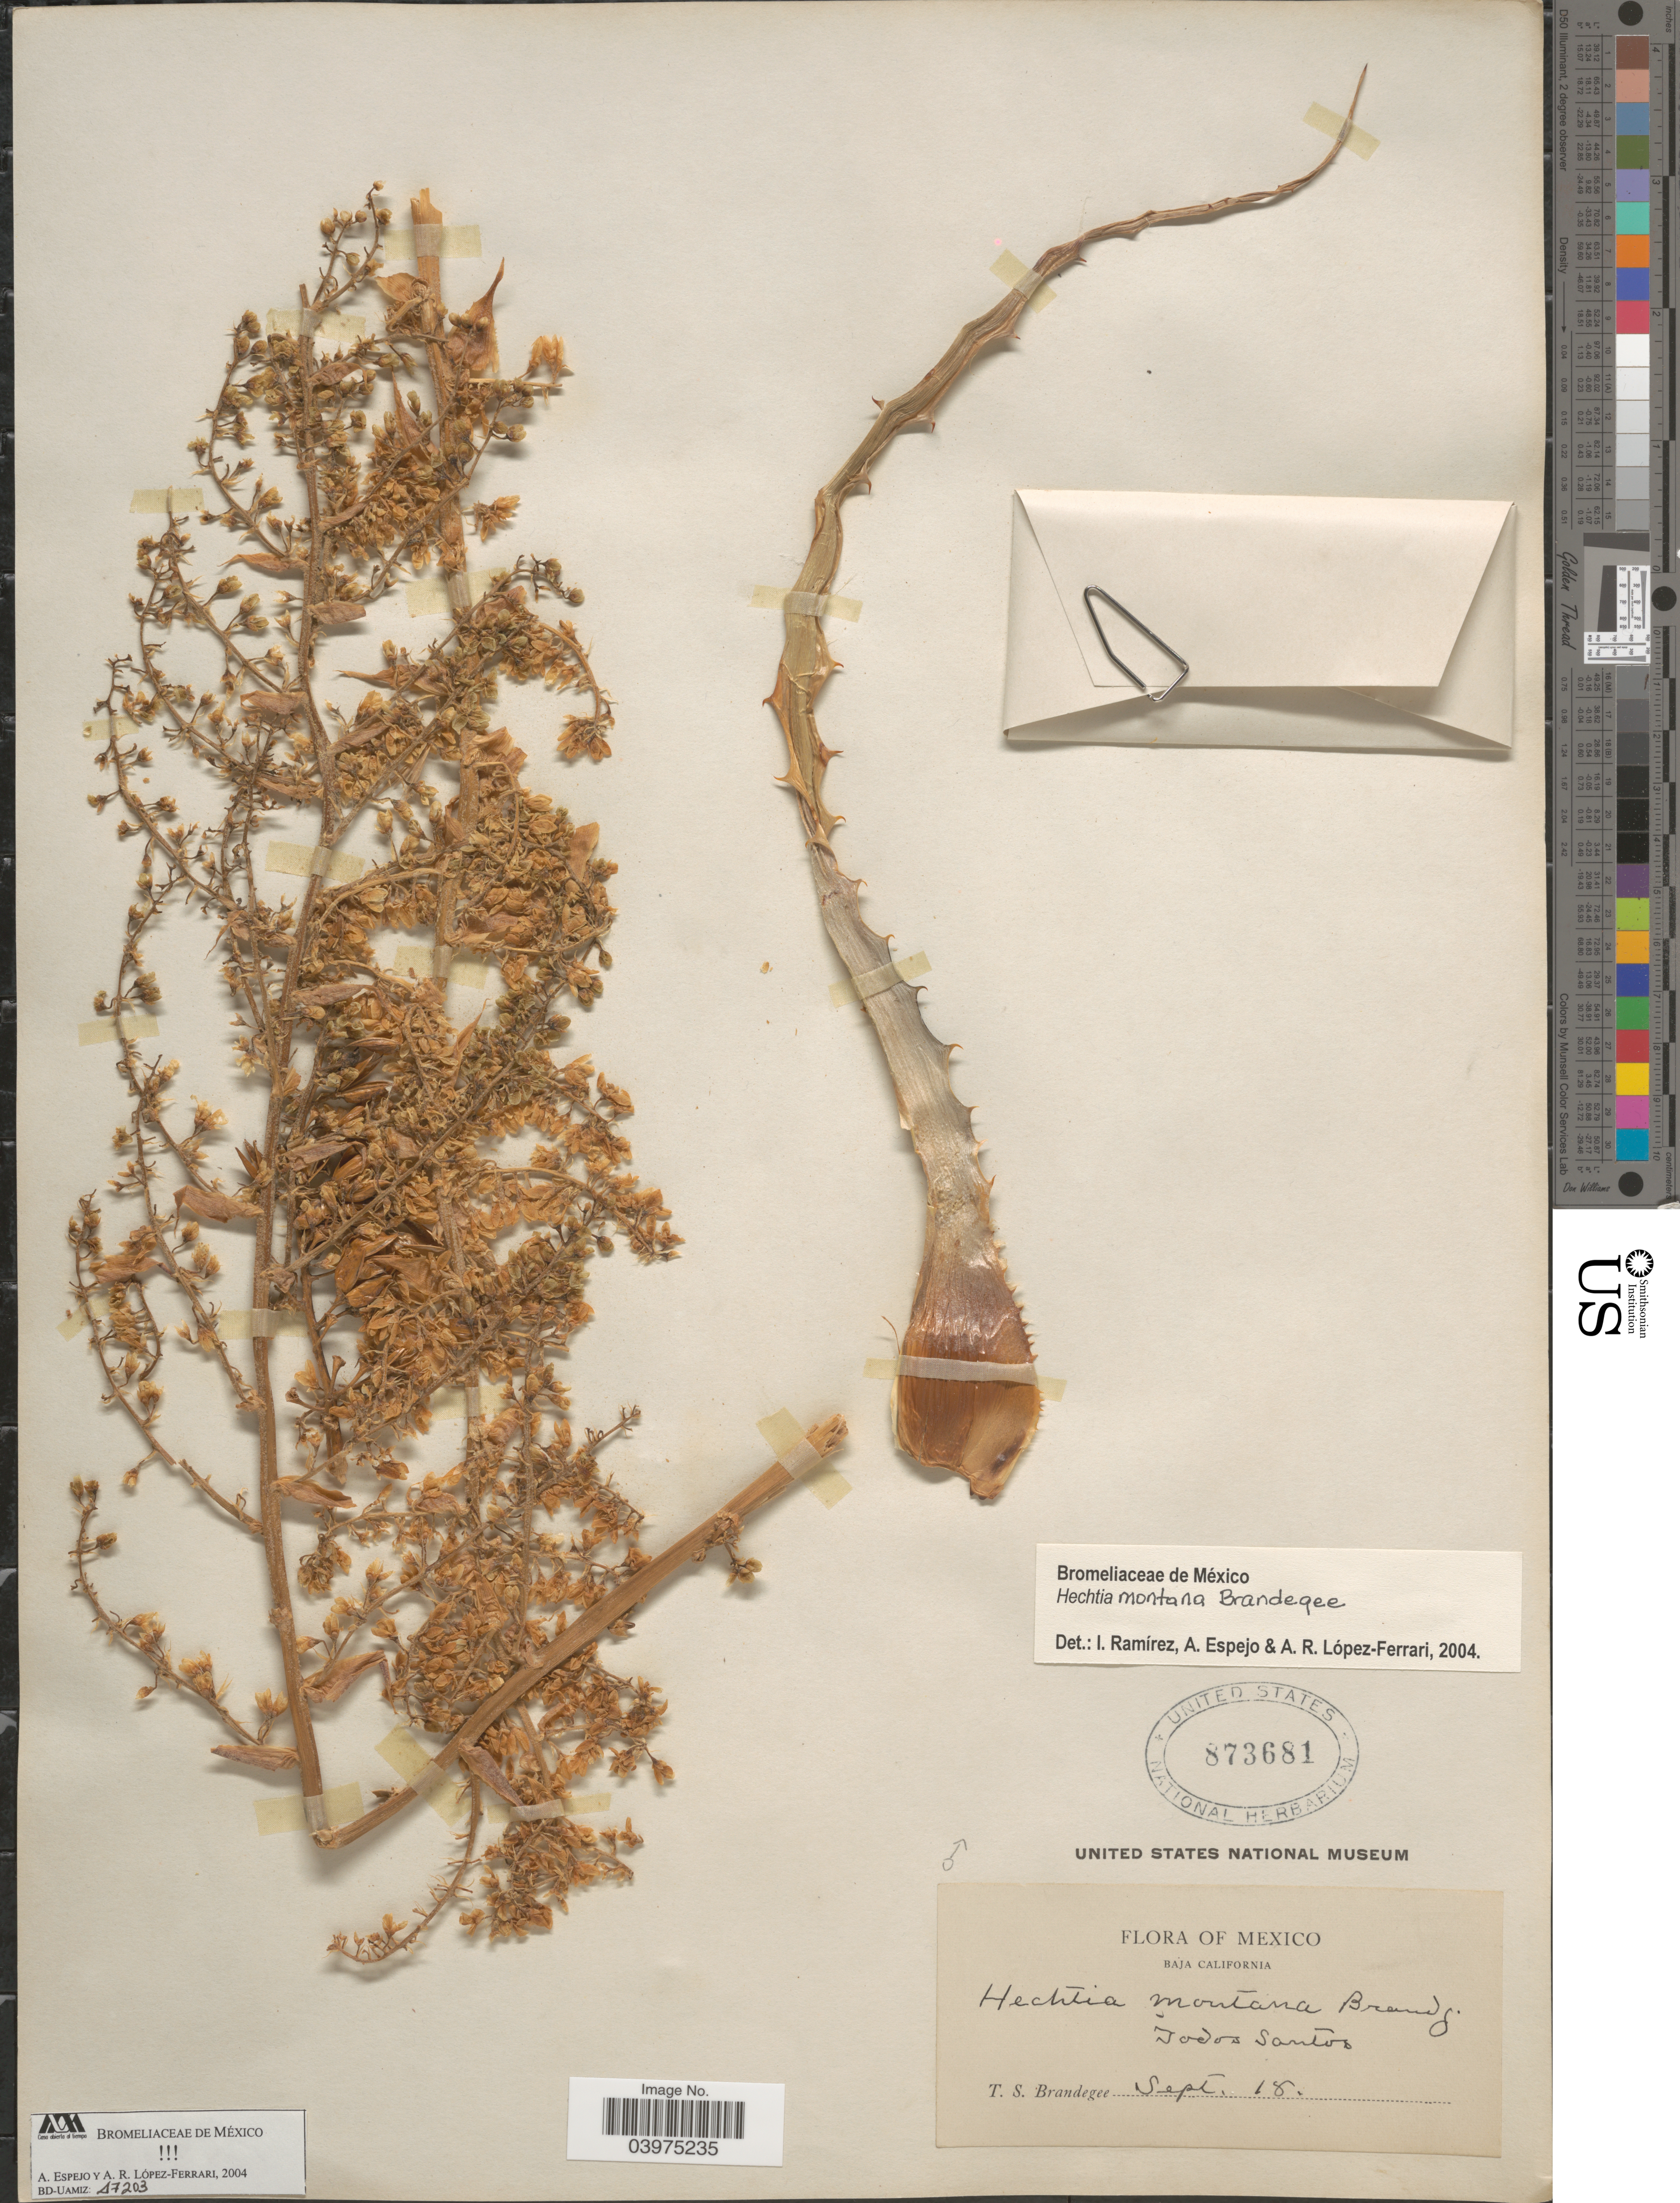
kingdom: Plantae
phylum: Tracheophyta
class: Liliopsida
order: Poales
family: Bromeliaceae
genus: Hechtia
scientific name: Hechtia montana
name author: Brandegee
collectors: T. S. Brandegee (herbarium)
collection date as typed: Transcribed d/m/y: /9/18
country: Mexico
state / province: Baja California Sur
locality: Todos Santos.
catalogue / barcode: US 873681